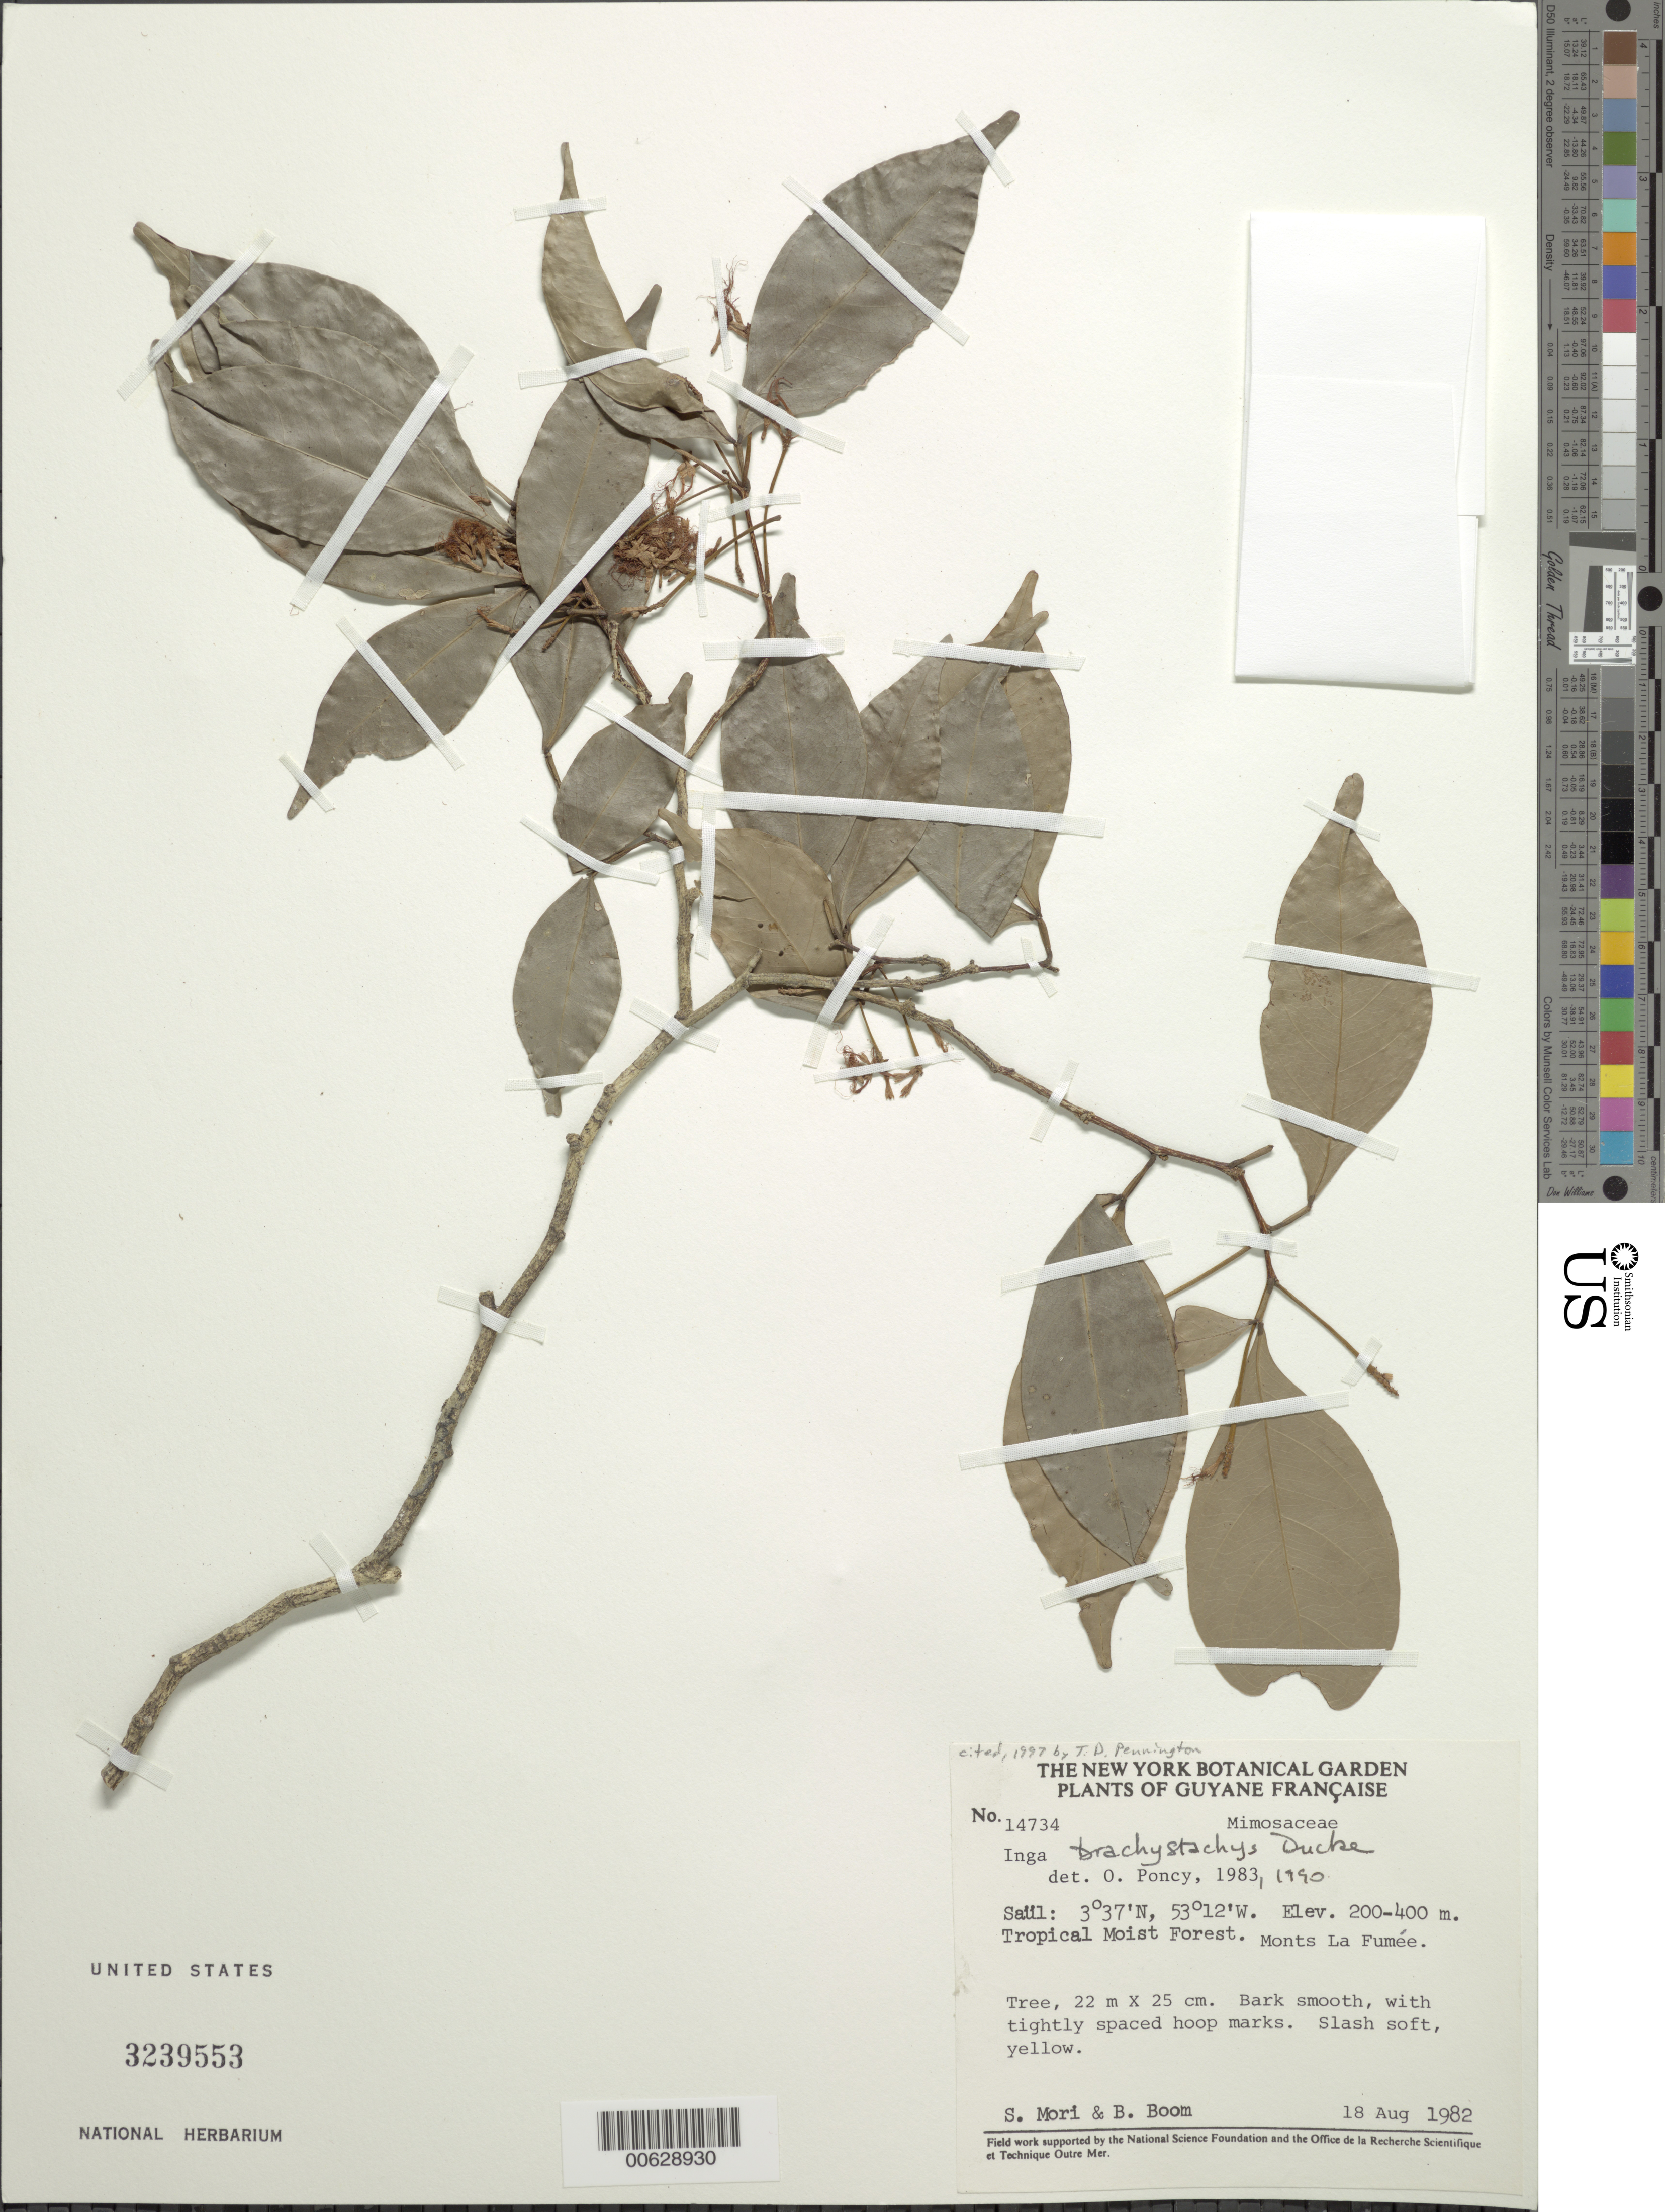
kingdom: Plantae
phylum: Tracheophyta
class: Magnoliopsida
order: Fabales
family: Fabaceae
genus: Inga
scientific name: Inga brachystachya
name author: Ducke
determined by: Poncy, O.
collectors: S. Mori & B. M. Boom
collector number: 14734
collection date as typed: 18-Aug-82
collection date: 1982-08-18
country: French Guiana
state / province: Saint-Laurent-du-Maroni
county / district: Saül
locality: Saül, Monts La Fumée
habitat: Tropical moist forest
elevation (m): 200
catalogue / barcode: US 3239553